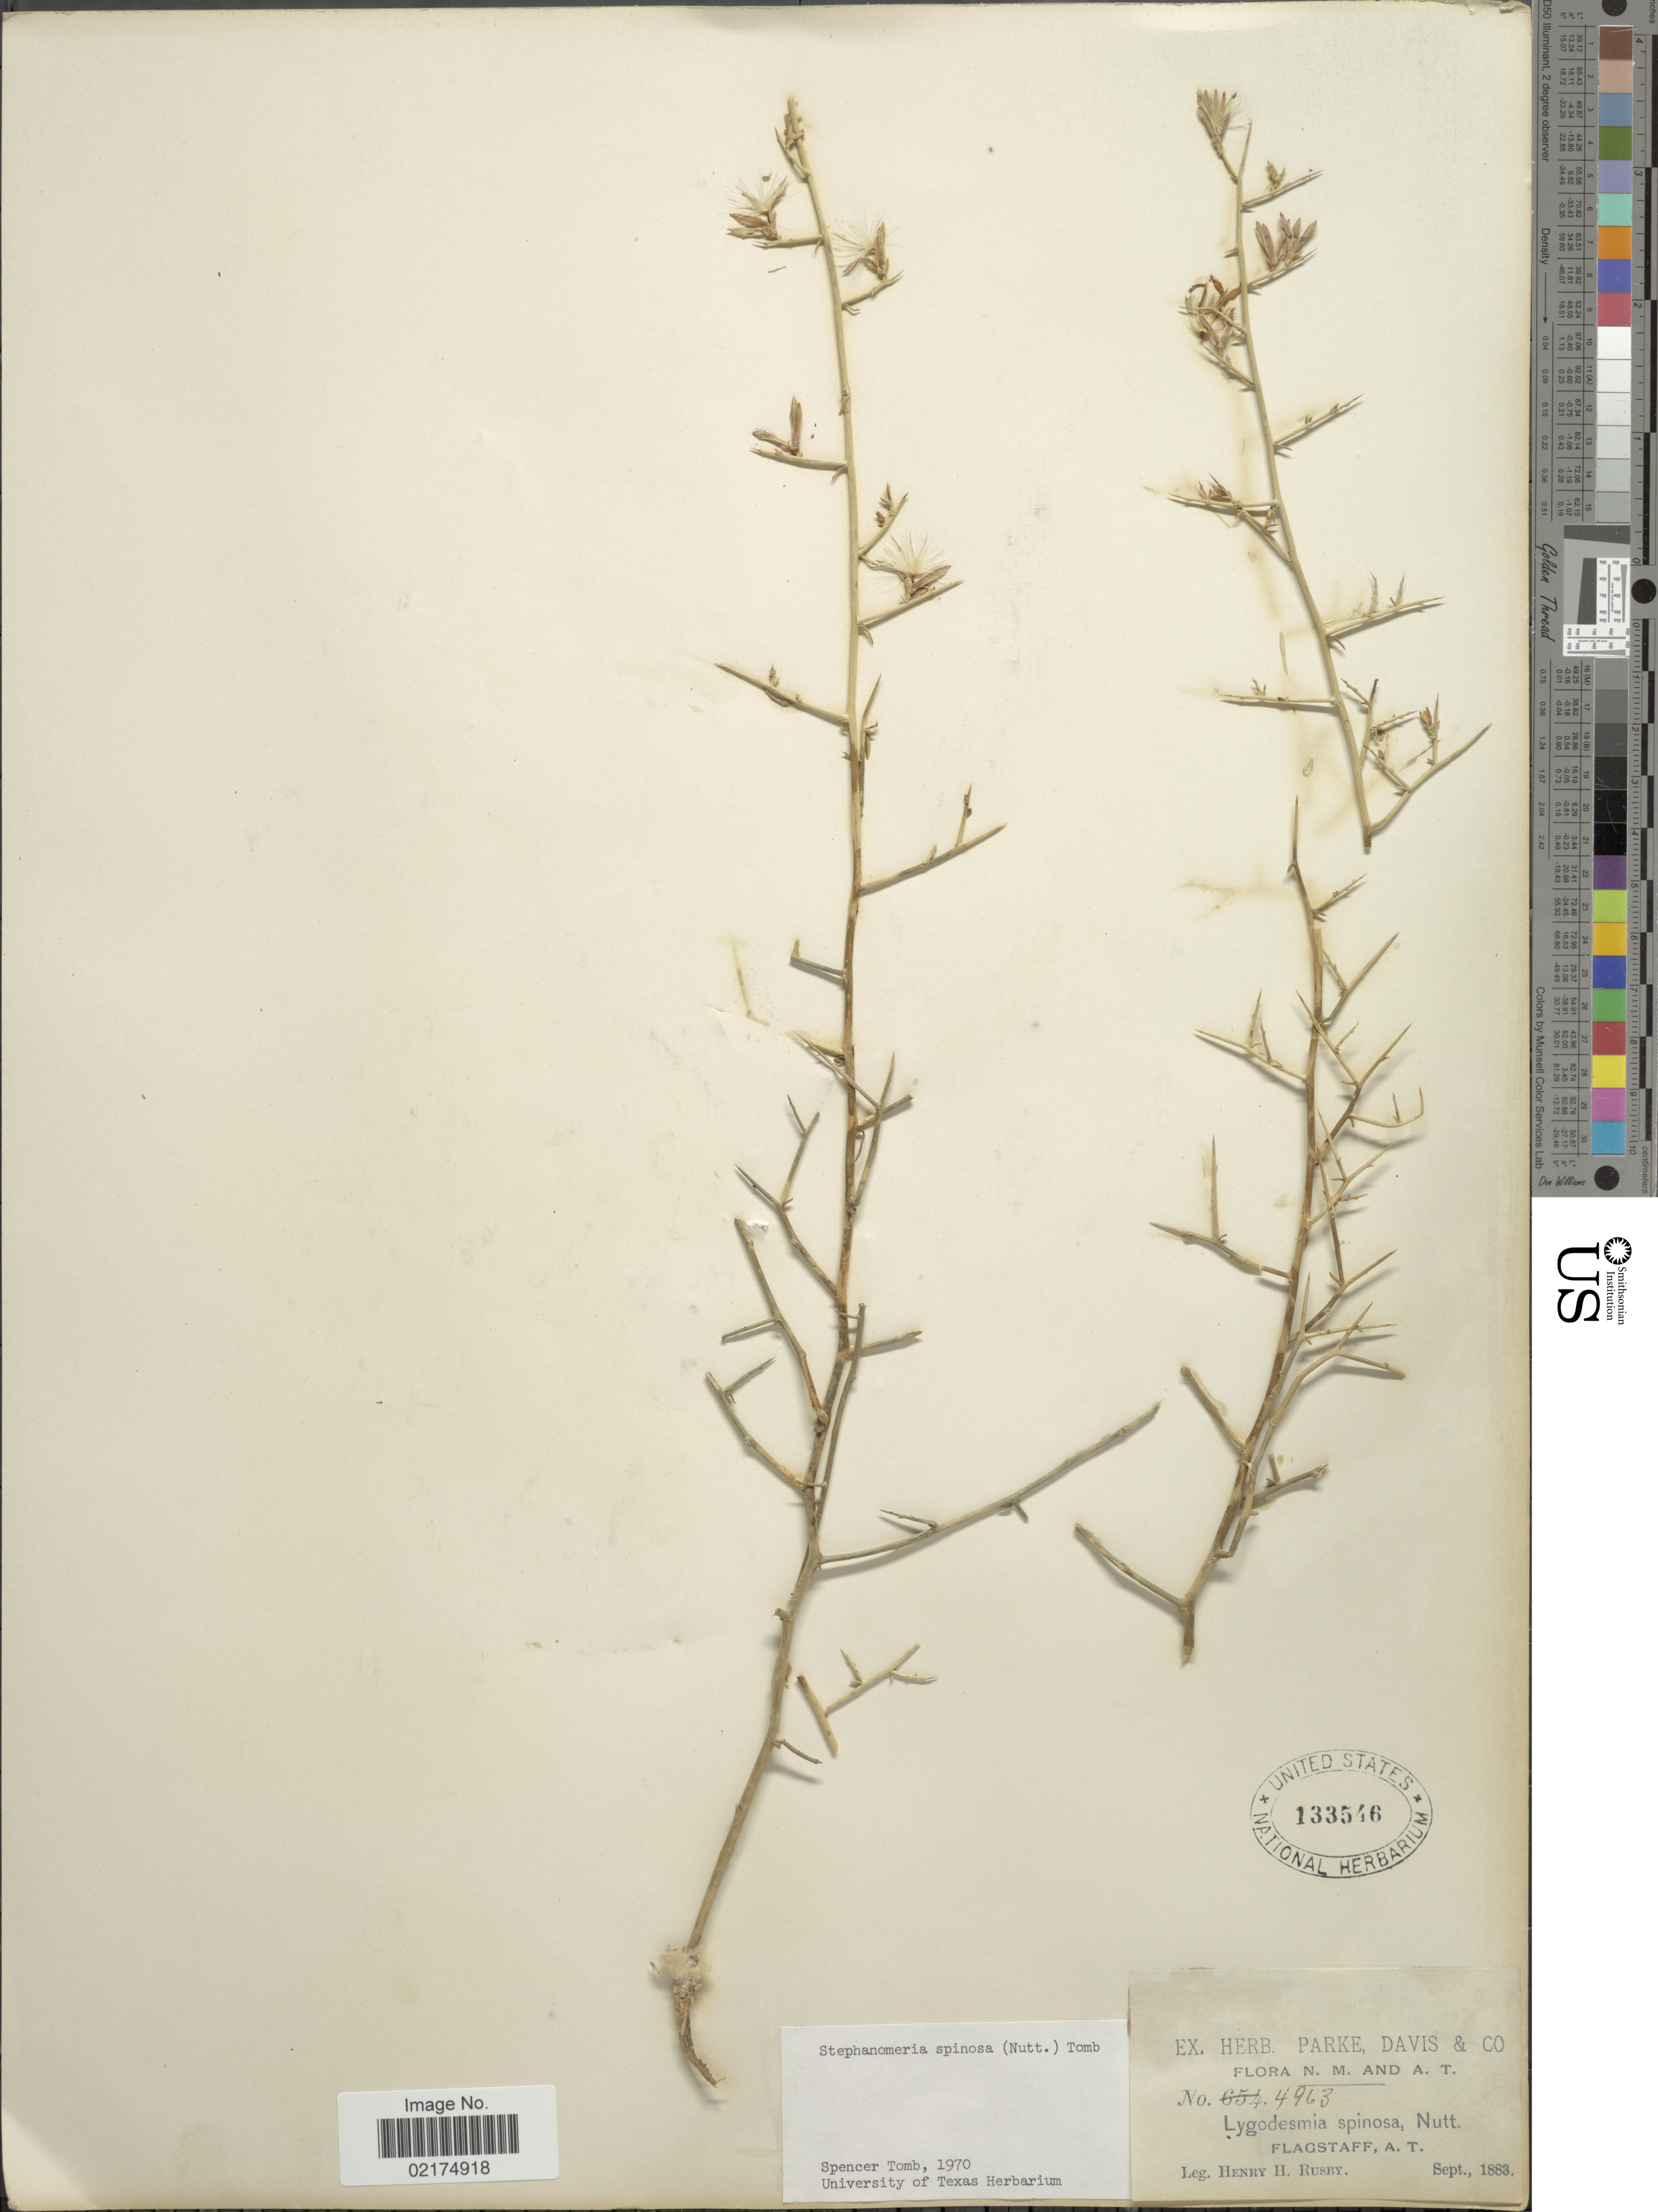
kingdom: Plantae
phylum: Tracheophyta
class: Magnoliopsida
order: Asterales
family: Asteraceae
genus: Pleiacanthus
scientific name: Pleiacanthus spinosus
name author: (Nutt.) Rydb.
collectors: H. H. Rusby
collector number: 4963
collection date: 1883-09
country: United States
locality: N.M. and A.T., Flagstaff, A.T.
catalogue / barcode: US 133546